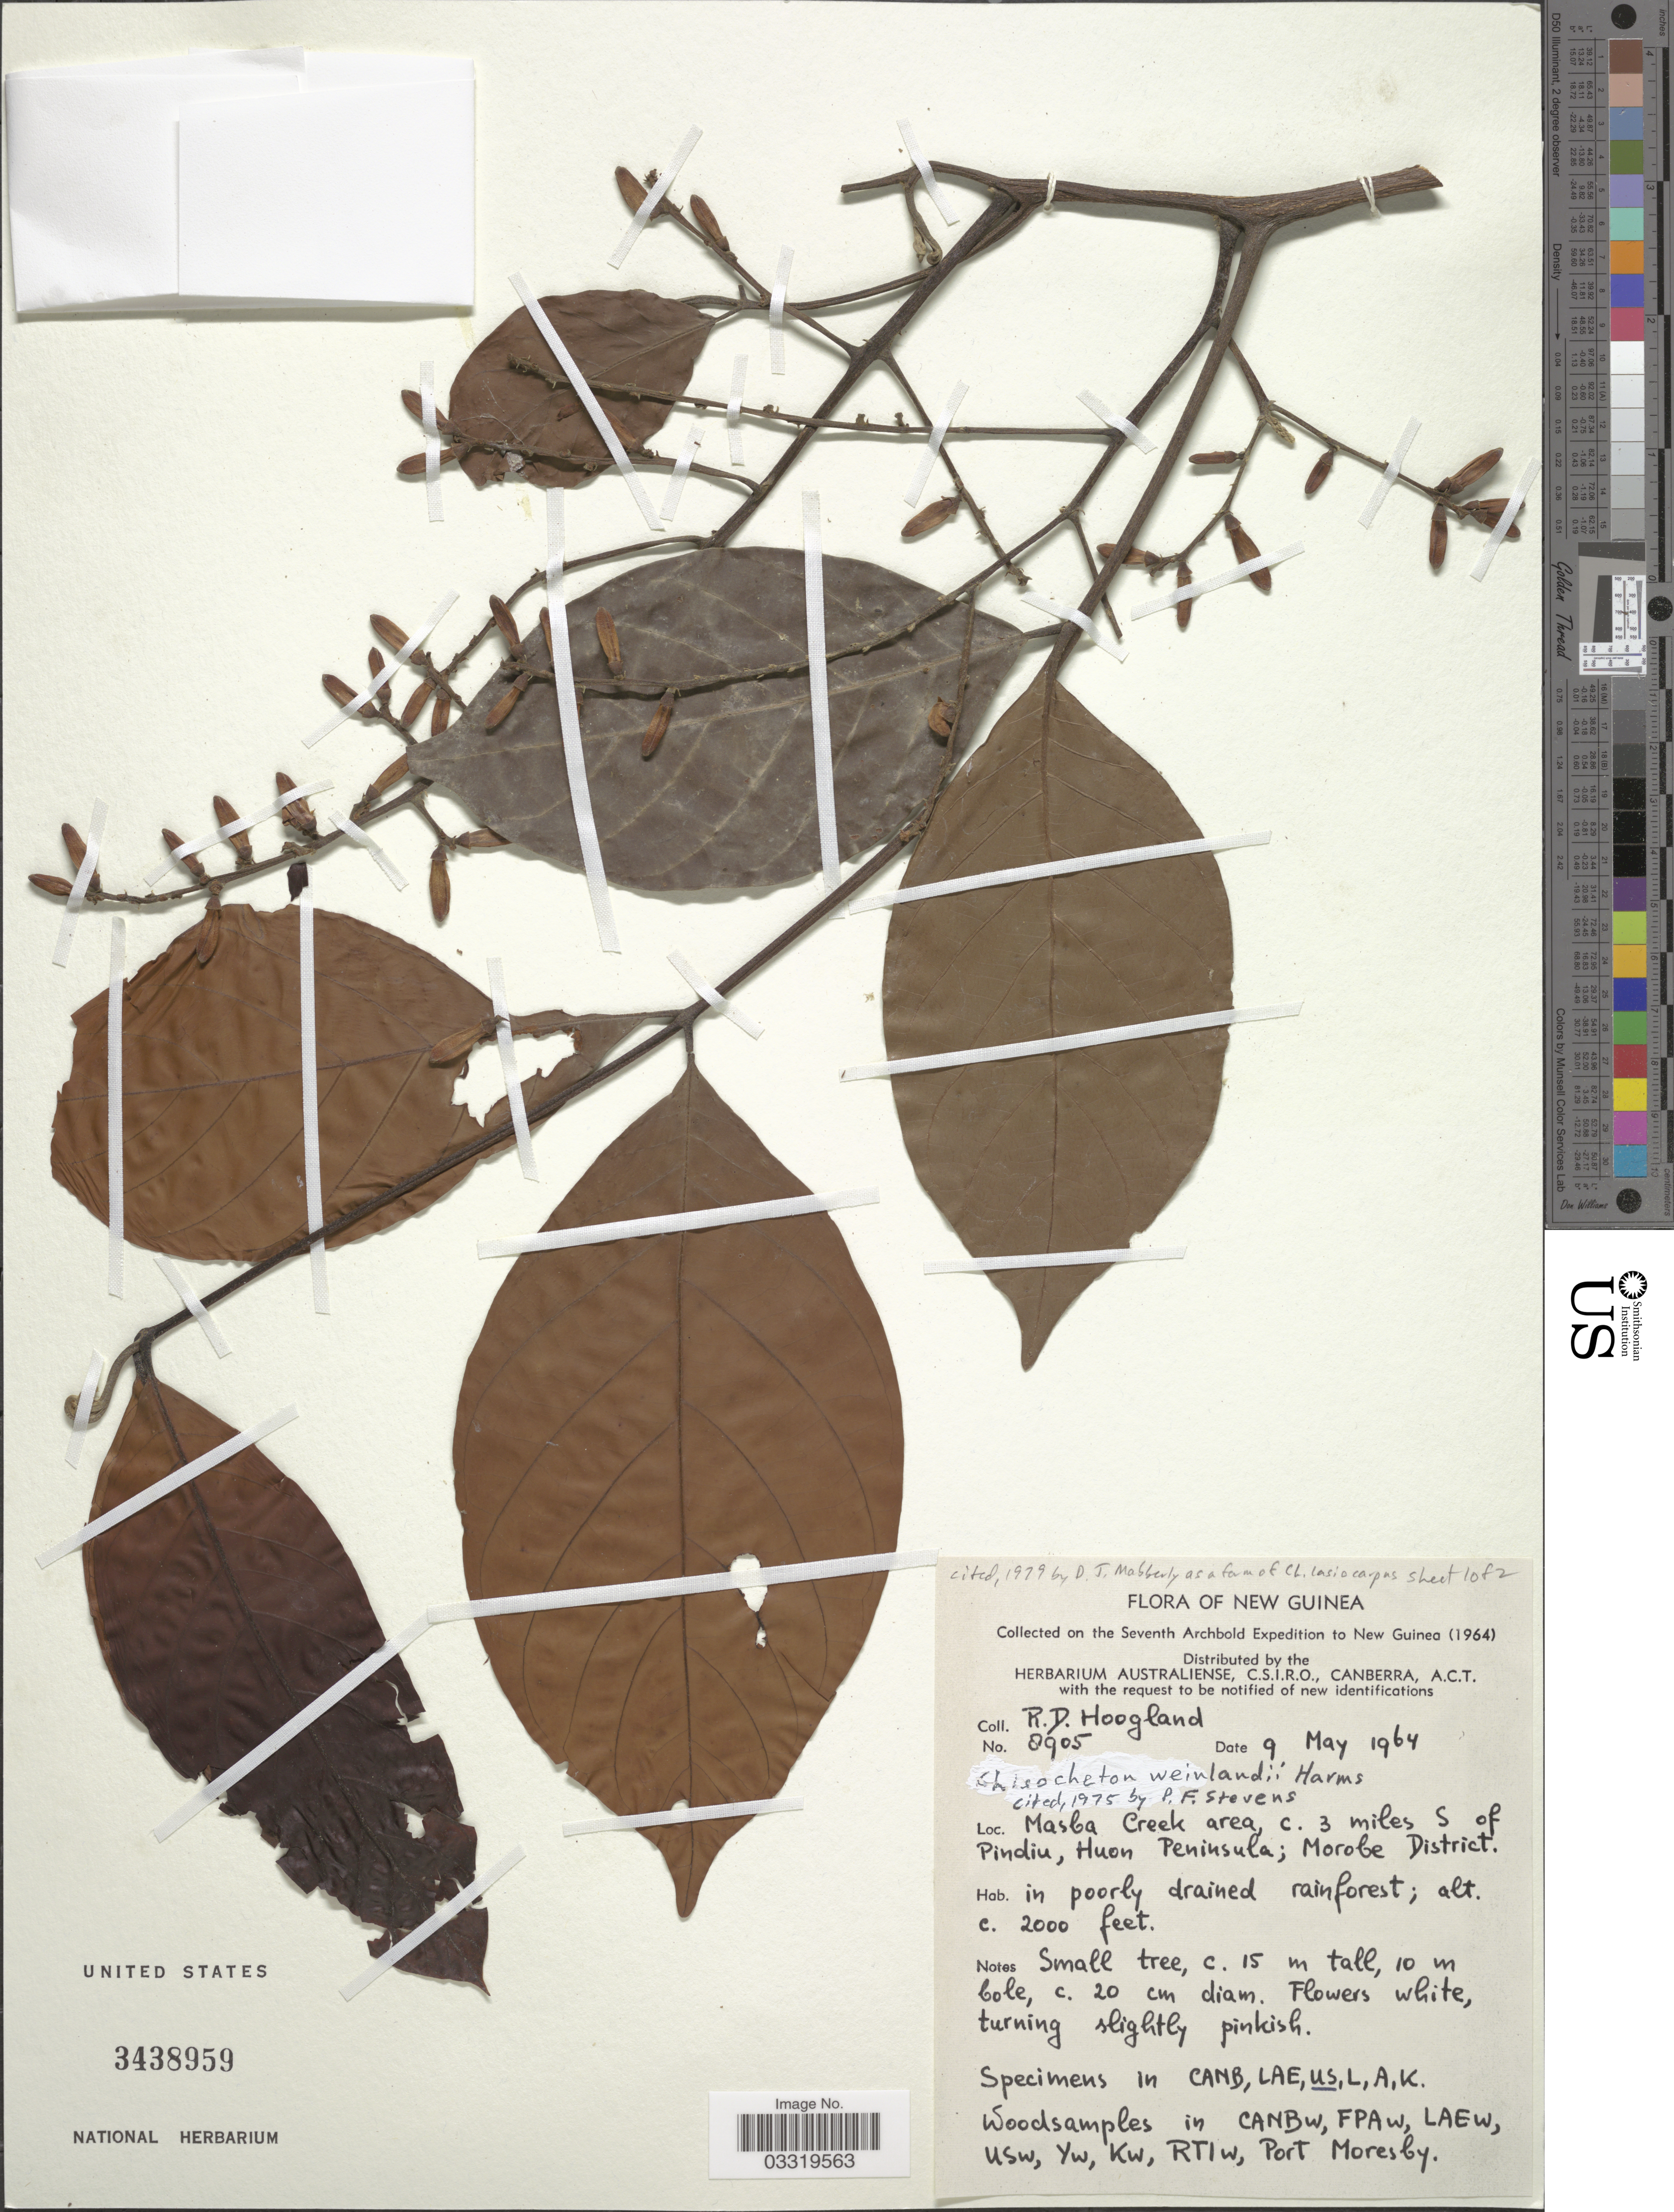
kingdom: Plantae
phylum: Tracheophyta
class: Magnoliopsida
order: Sapindales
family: Meliaceae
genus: Chisocheton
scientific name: Chisocheton lasiocarpus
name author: (Miq.) Valeton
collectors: R. D. Hoogland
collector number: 8905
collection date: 1964-05-09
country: Papua New Guinea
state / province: Morobe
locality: New Guinea. Masba Creek area, c. 3 miles S of Pindiu, Huon Peninsula; Morobe District.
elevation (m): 610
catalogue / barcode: US 3438959